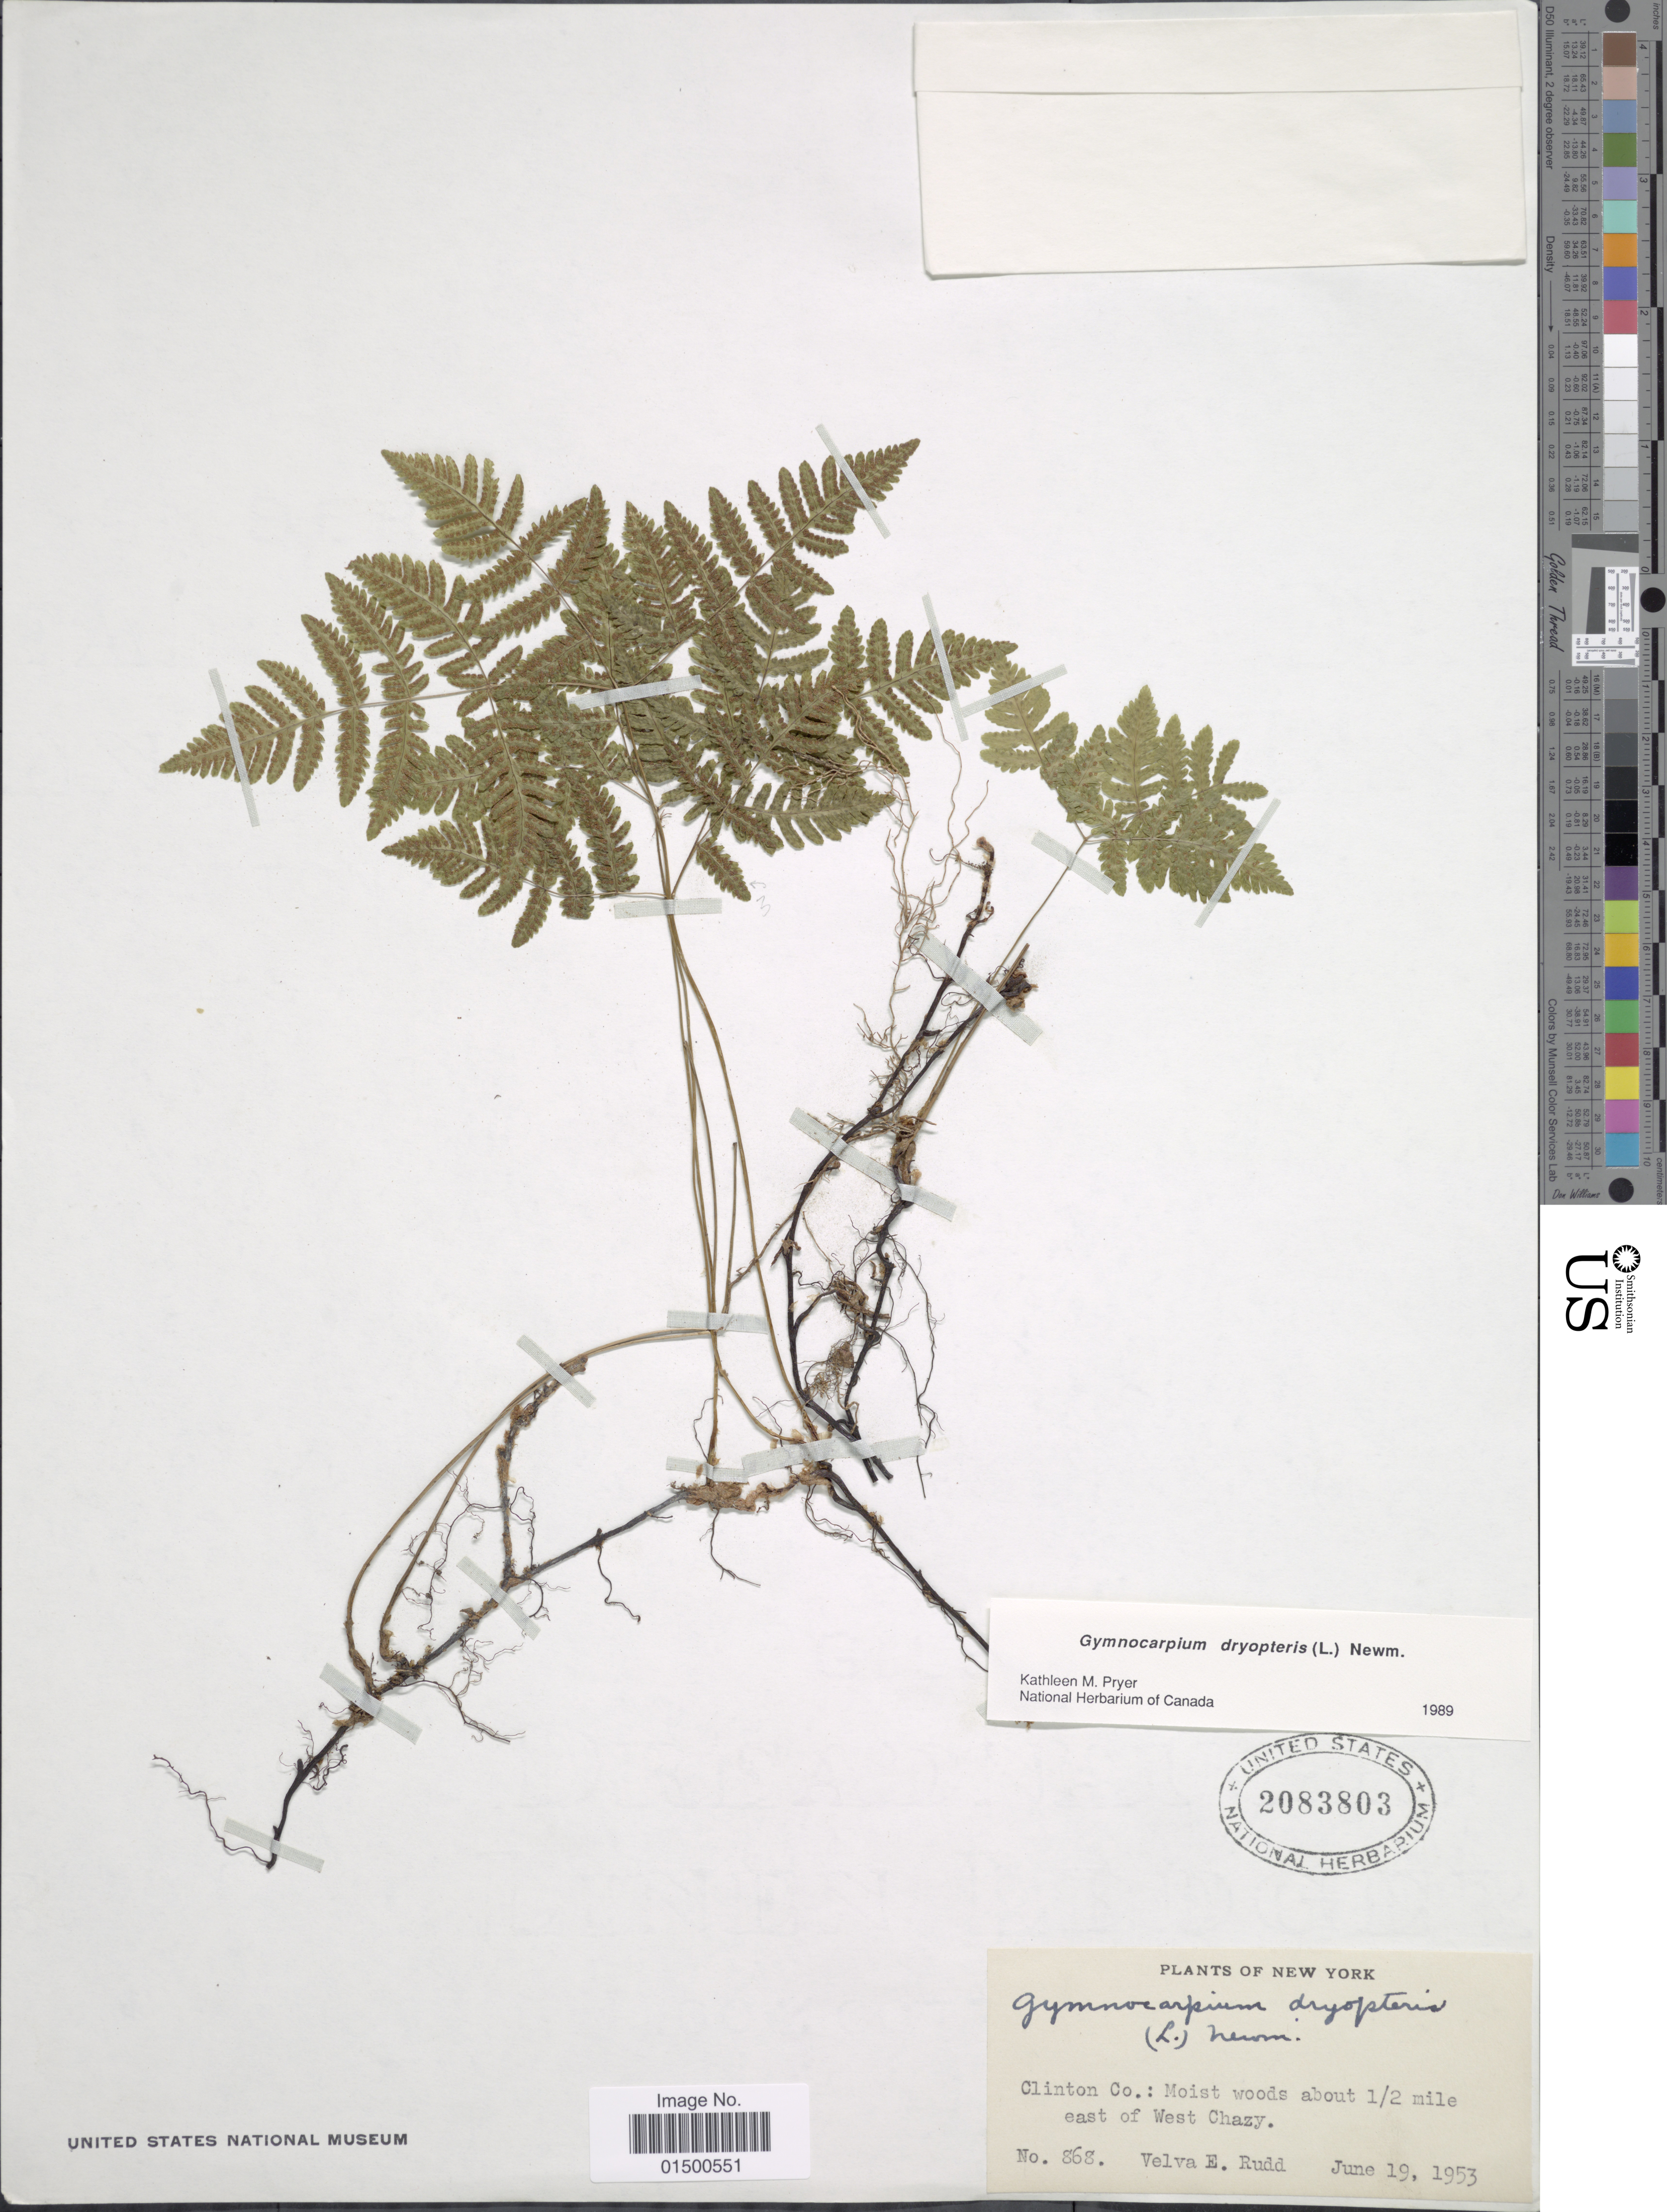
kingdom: Plantae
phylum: Tracheophyta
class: Polypodiopsida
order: Polypodiales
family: Cystopteridaceae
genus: Gymnocarpium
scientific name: Gymnocarpium dryopteris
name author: (L.) Newman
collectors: V. E. Rudd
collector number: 868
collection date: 1953-06-19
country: United States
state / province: New York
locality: Clinton Co.: Moist woods about 1/2 mile east of West Chazy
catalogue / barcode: US 2083803